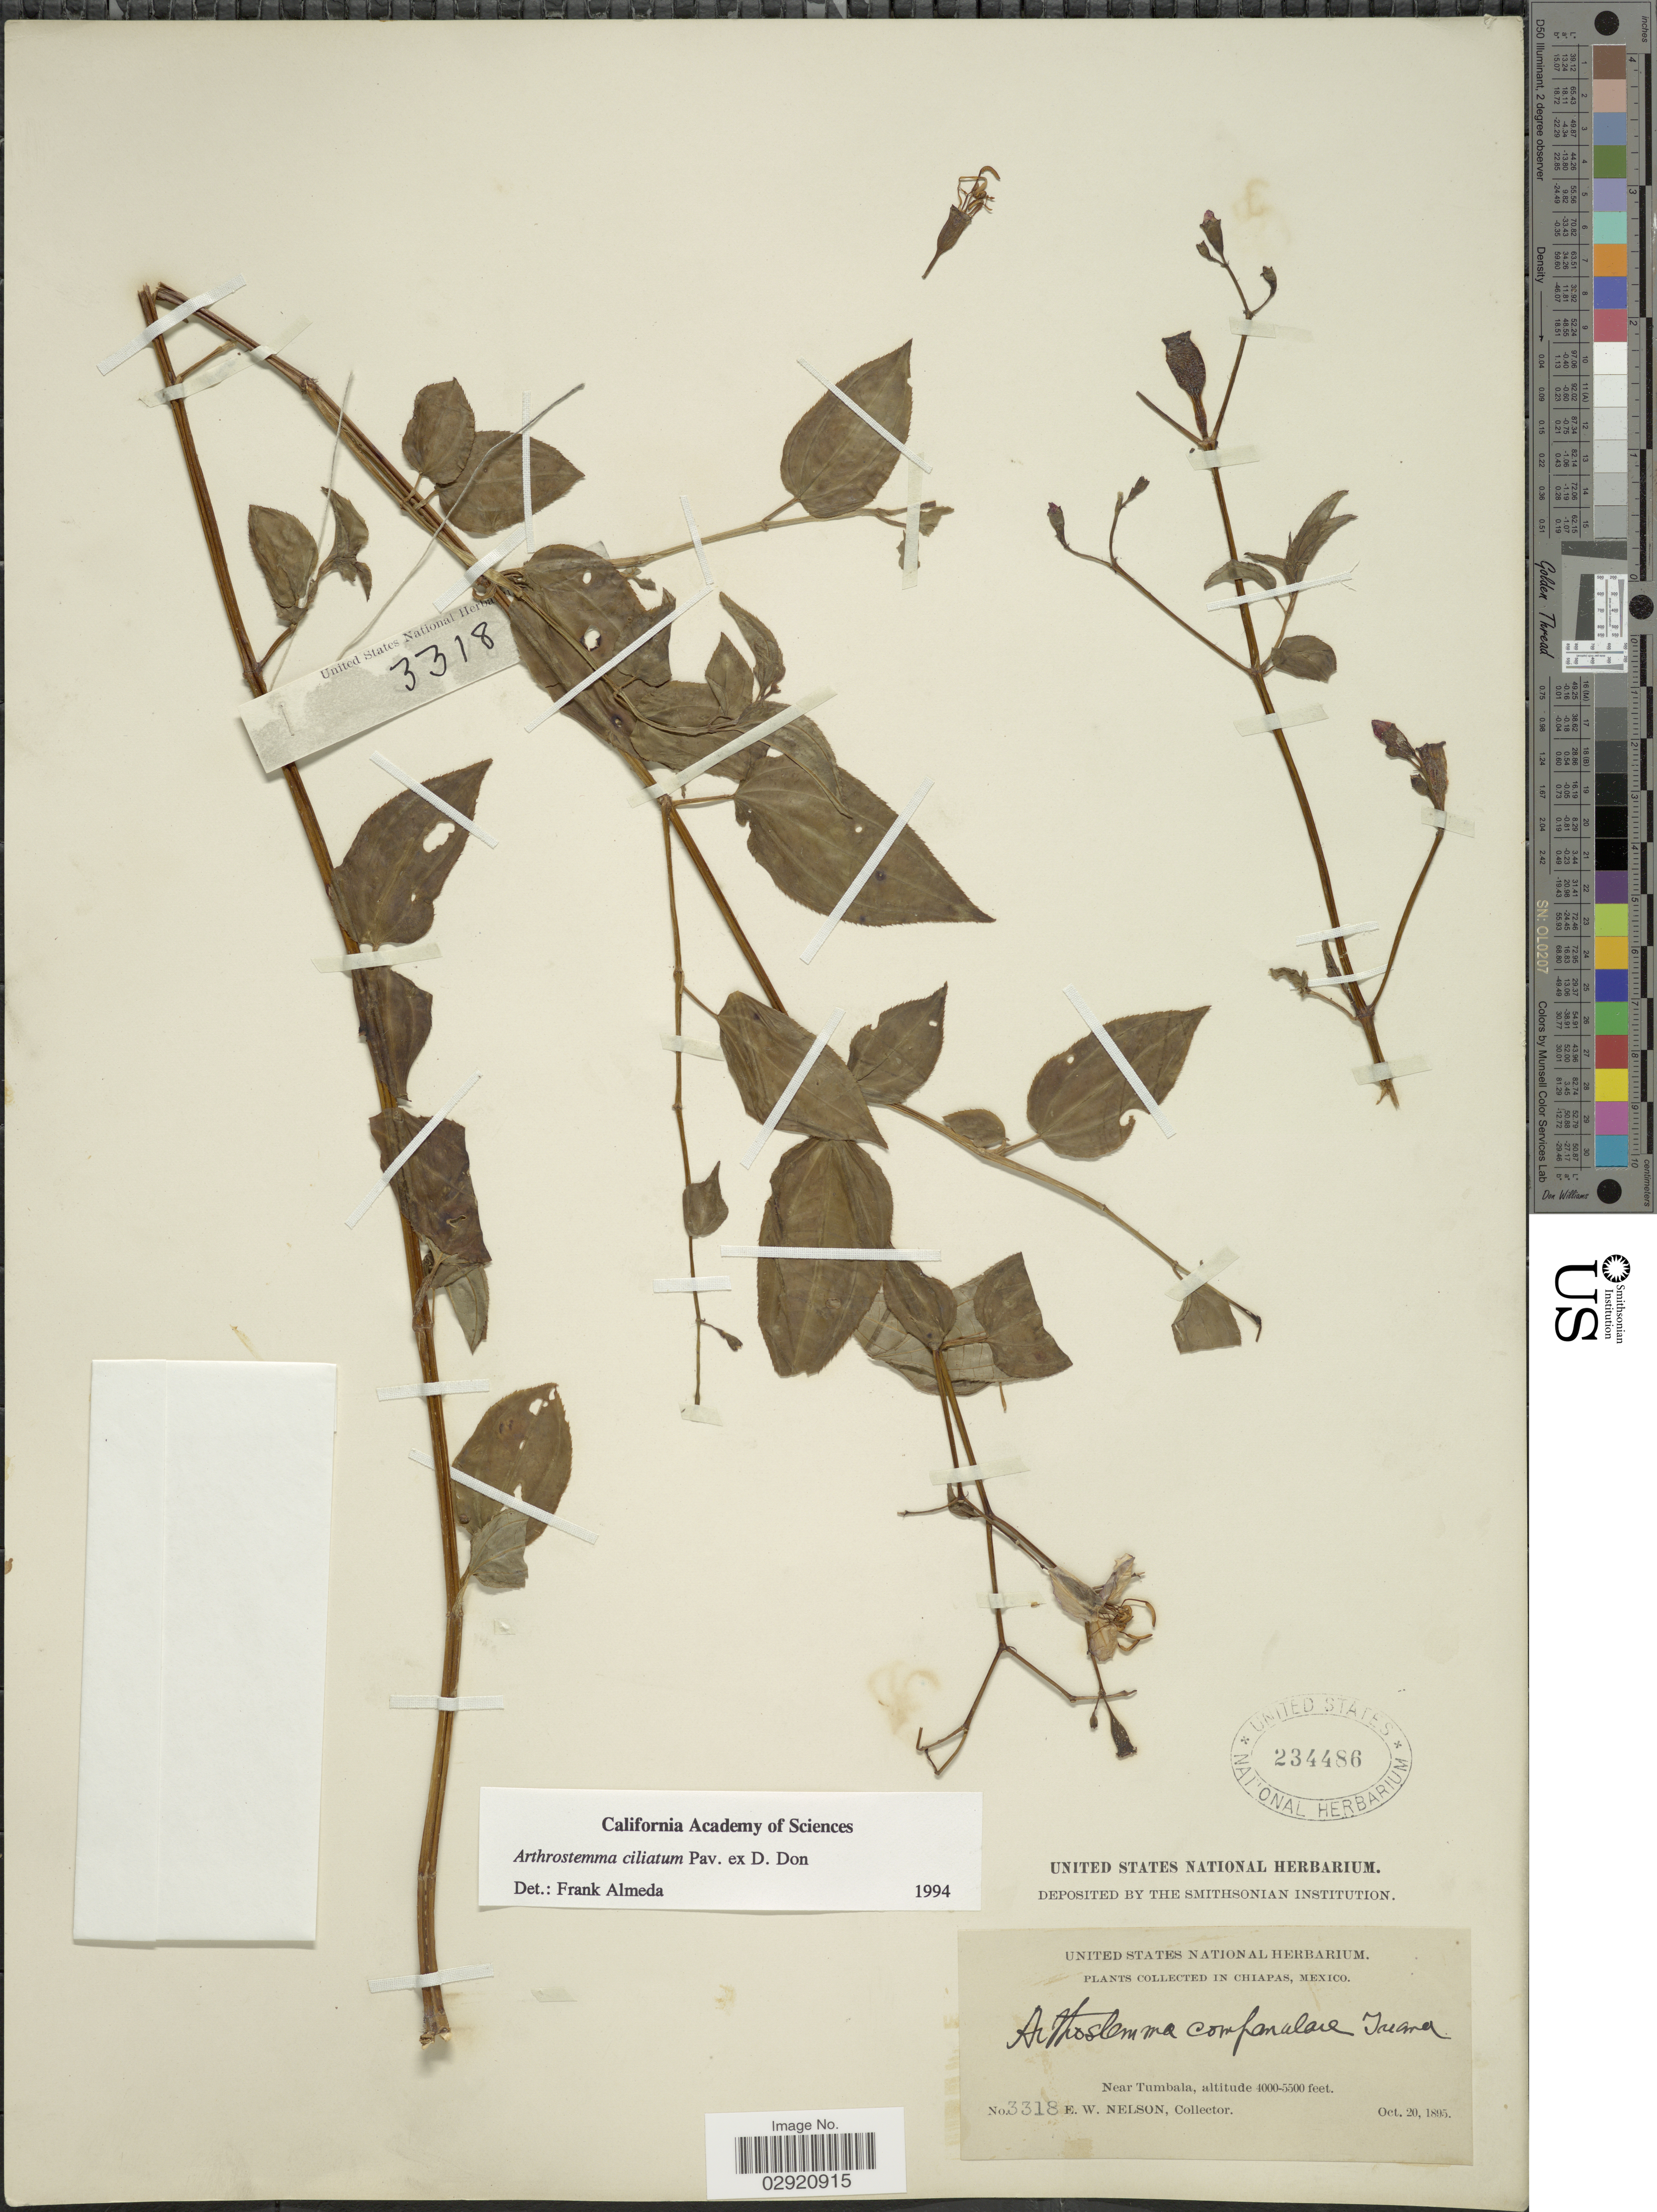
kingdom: Plantae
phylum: Tracheophyta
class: Magnoliopsida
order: Myrtales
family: Melastomataceae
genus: Arthrostemma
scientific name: Arthrostemma ciliatum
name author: Pav. ex D. Don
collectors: E. W. Nelson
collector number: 3318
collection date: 1895-10-20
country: Mexico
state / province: Chiapas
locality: Near Tumbala.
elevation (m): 1219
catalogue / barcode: US 234486